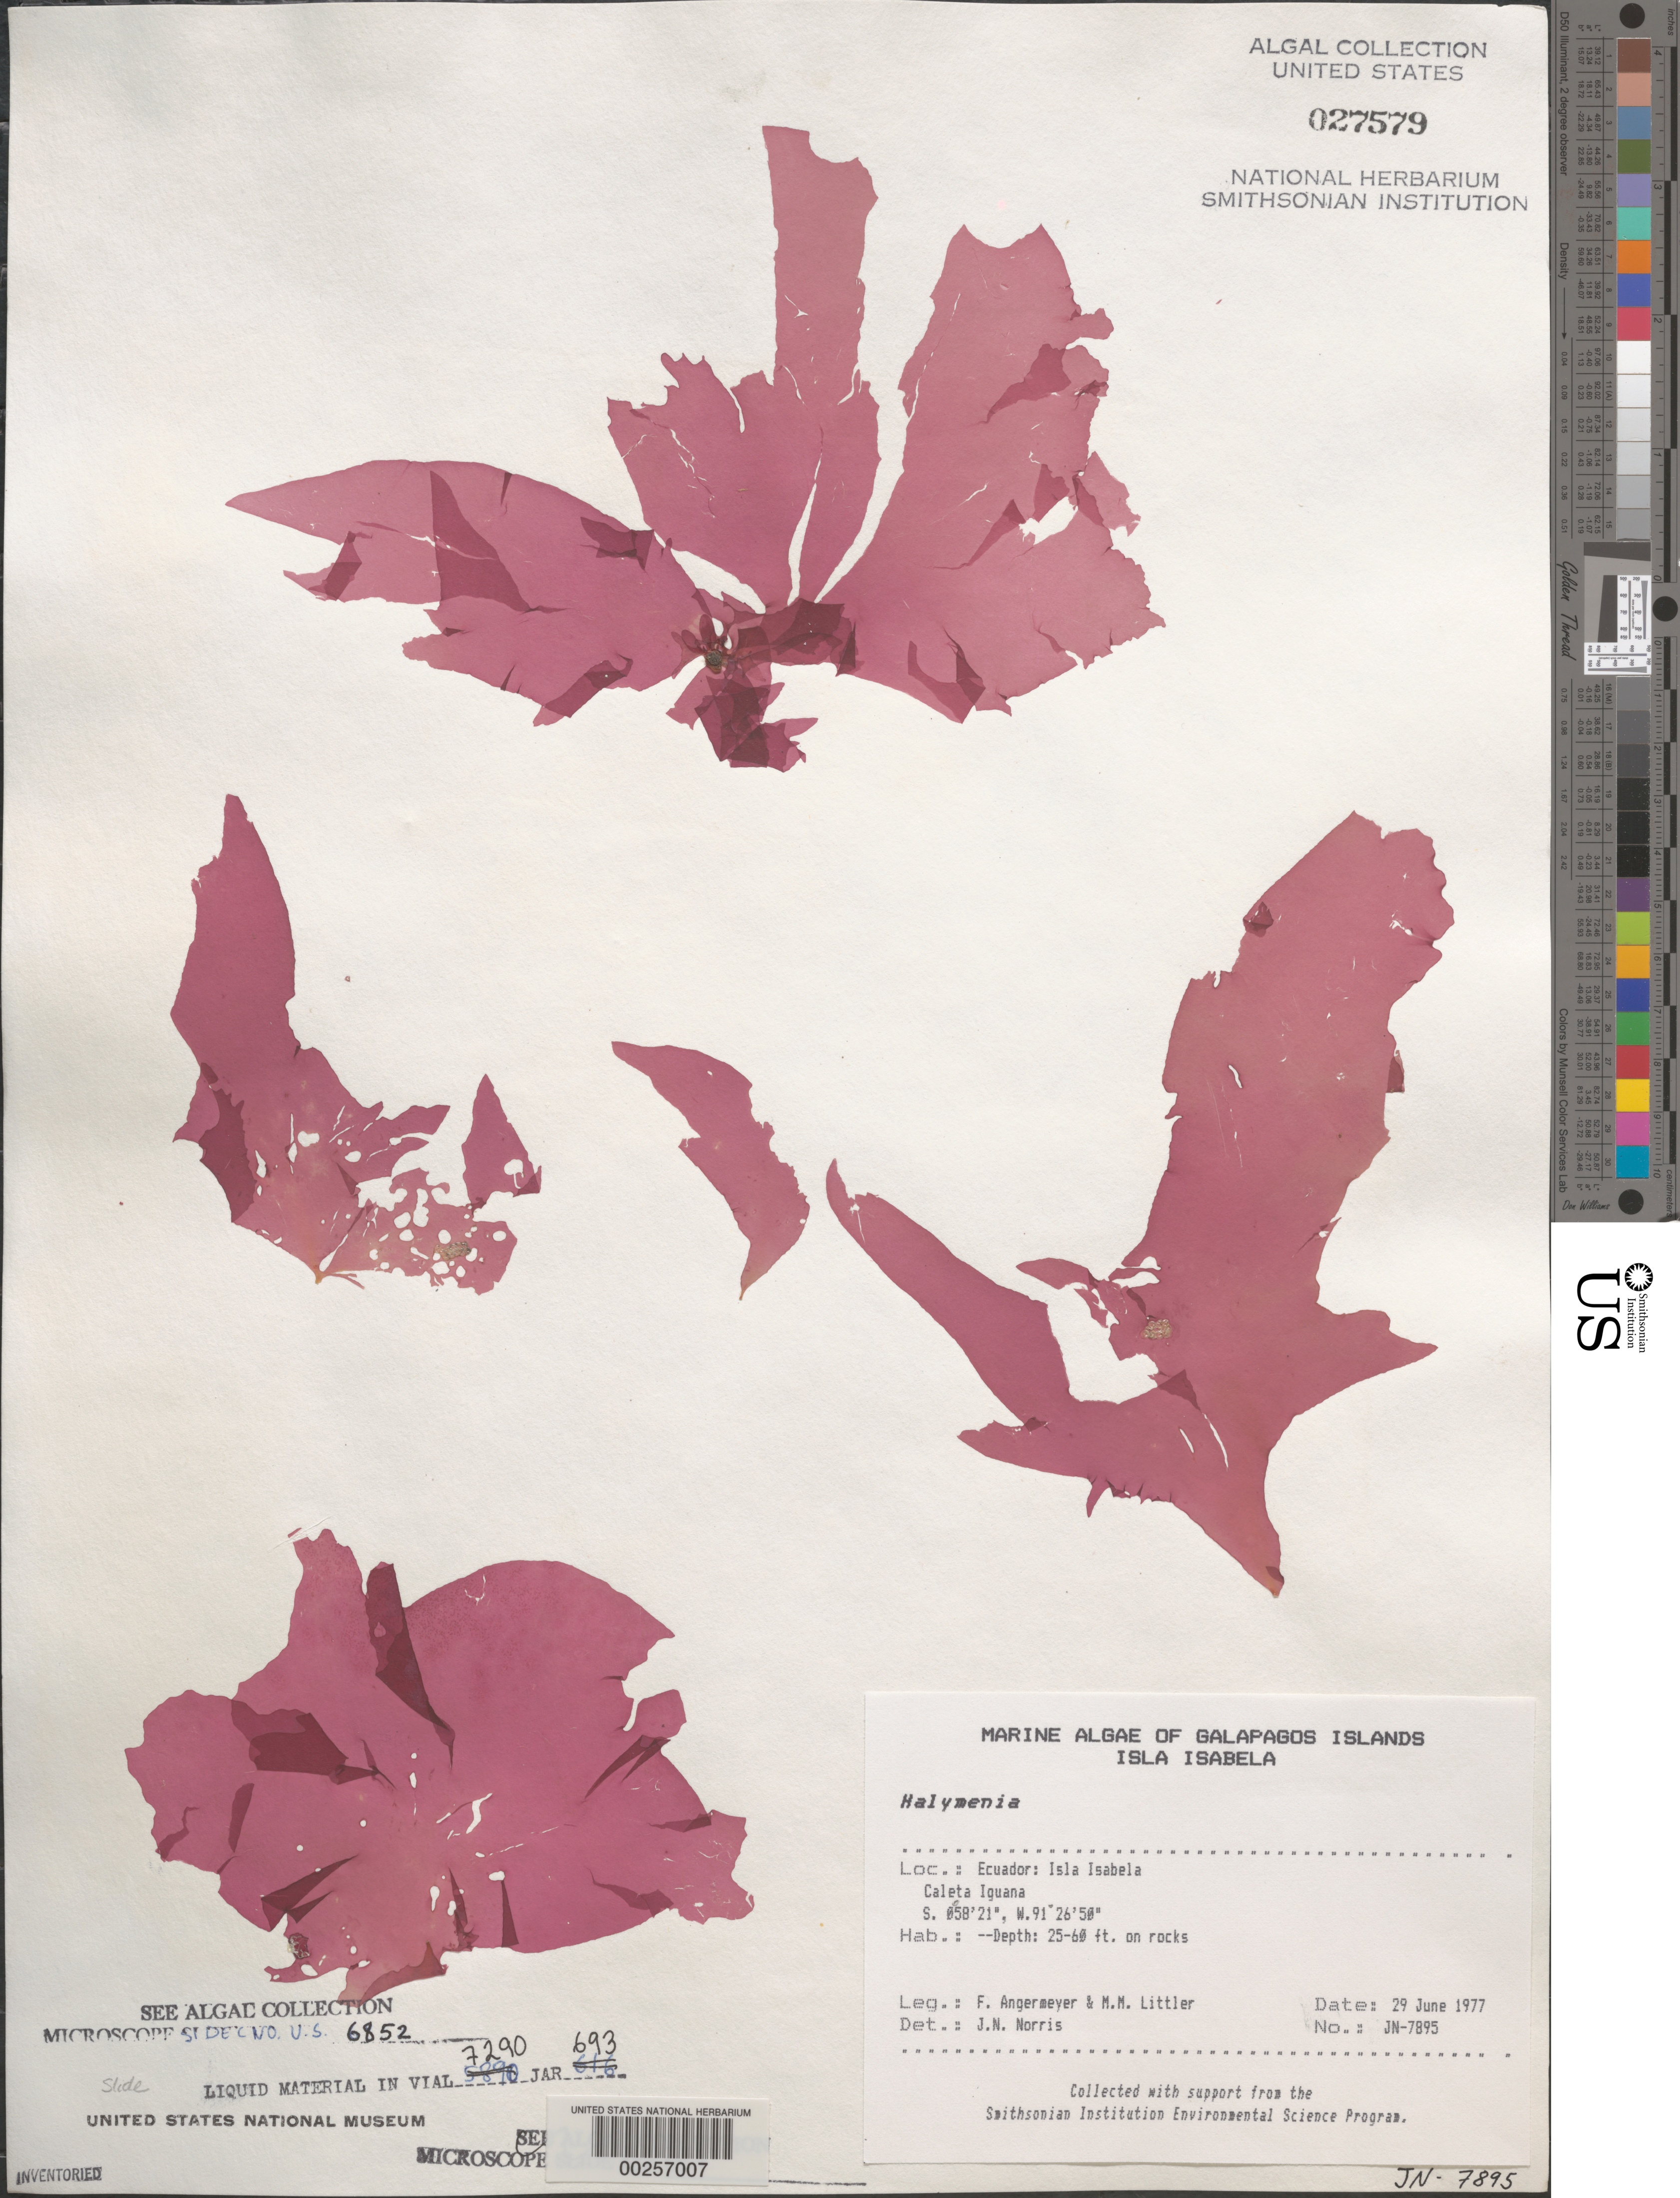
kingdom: Plantae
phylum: Rhodophyta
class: Florideophyceae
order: Halymeniales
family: Halymeniaceae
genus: Halymenia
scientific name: Halymenia sp.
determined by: Norris, James N.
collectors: F. Angermeyer & M. M. Littler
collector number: Jn-7895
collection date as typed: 29 Jun 1977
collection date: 1977-06-29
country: Ecuador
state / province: Colón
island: Isabela [Albemarle]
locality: Caleta Iguana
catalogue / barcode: US 27579